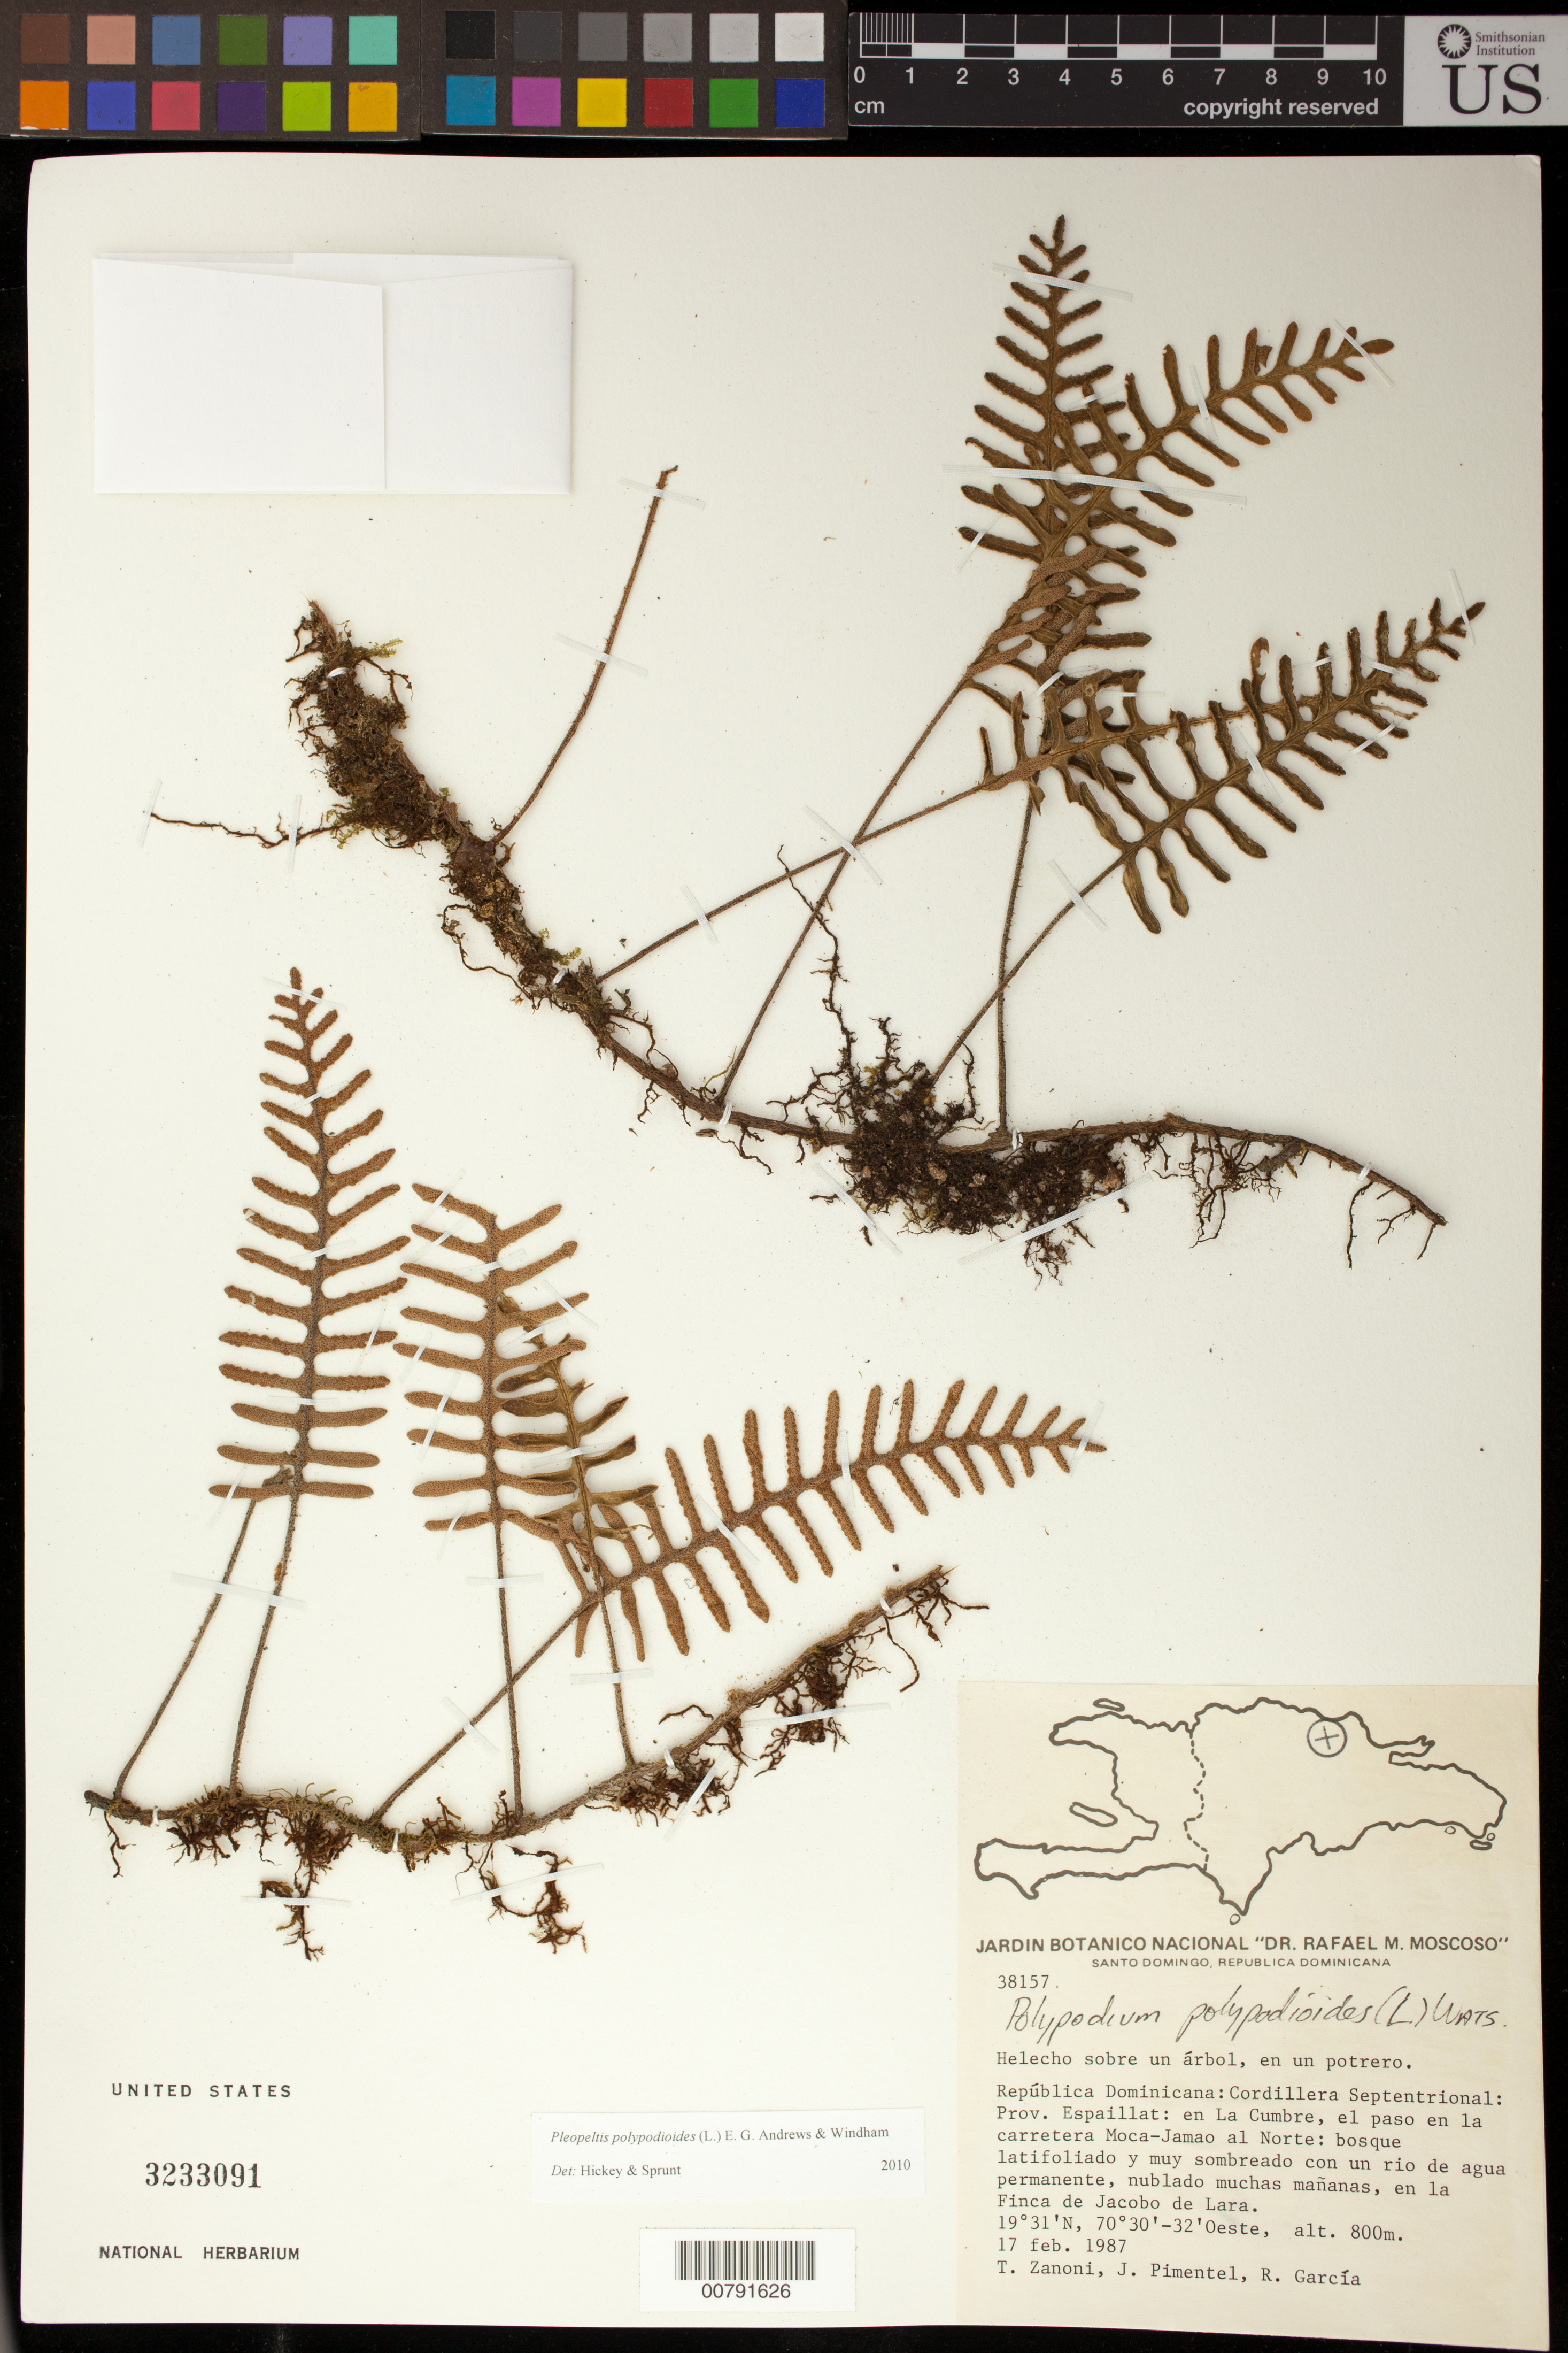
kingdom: Plantae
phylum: Tracheophyta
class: Polypodiopsida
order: Polypodiales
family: Polypodiaceae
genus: Pleopeltis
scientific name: Pleopeltis polypodioides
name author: (L.) E.G. Andrews & Windham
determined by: Hickey, R. J.; Sprunt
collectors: T. A. Zanoni, J. Pimentel & R. G. García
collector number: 38157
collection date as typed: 17 Feb 1987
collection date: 1987-02-17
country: Dominican Republic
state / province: Espaillat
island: Hispaniola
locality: Cordillera Septentrional, La Cumbre, el paso en la carretera Macoa-Jamao al Norte; en la Finca de Jacobo de Lara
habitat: sobre arbol, en un potrero; bosque latifoliado y muy sombreado con un rio de agua permanente, nublado muchas mañanas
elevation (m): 800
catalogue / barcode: US 3233091